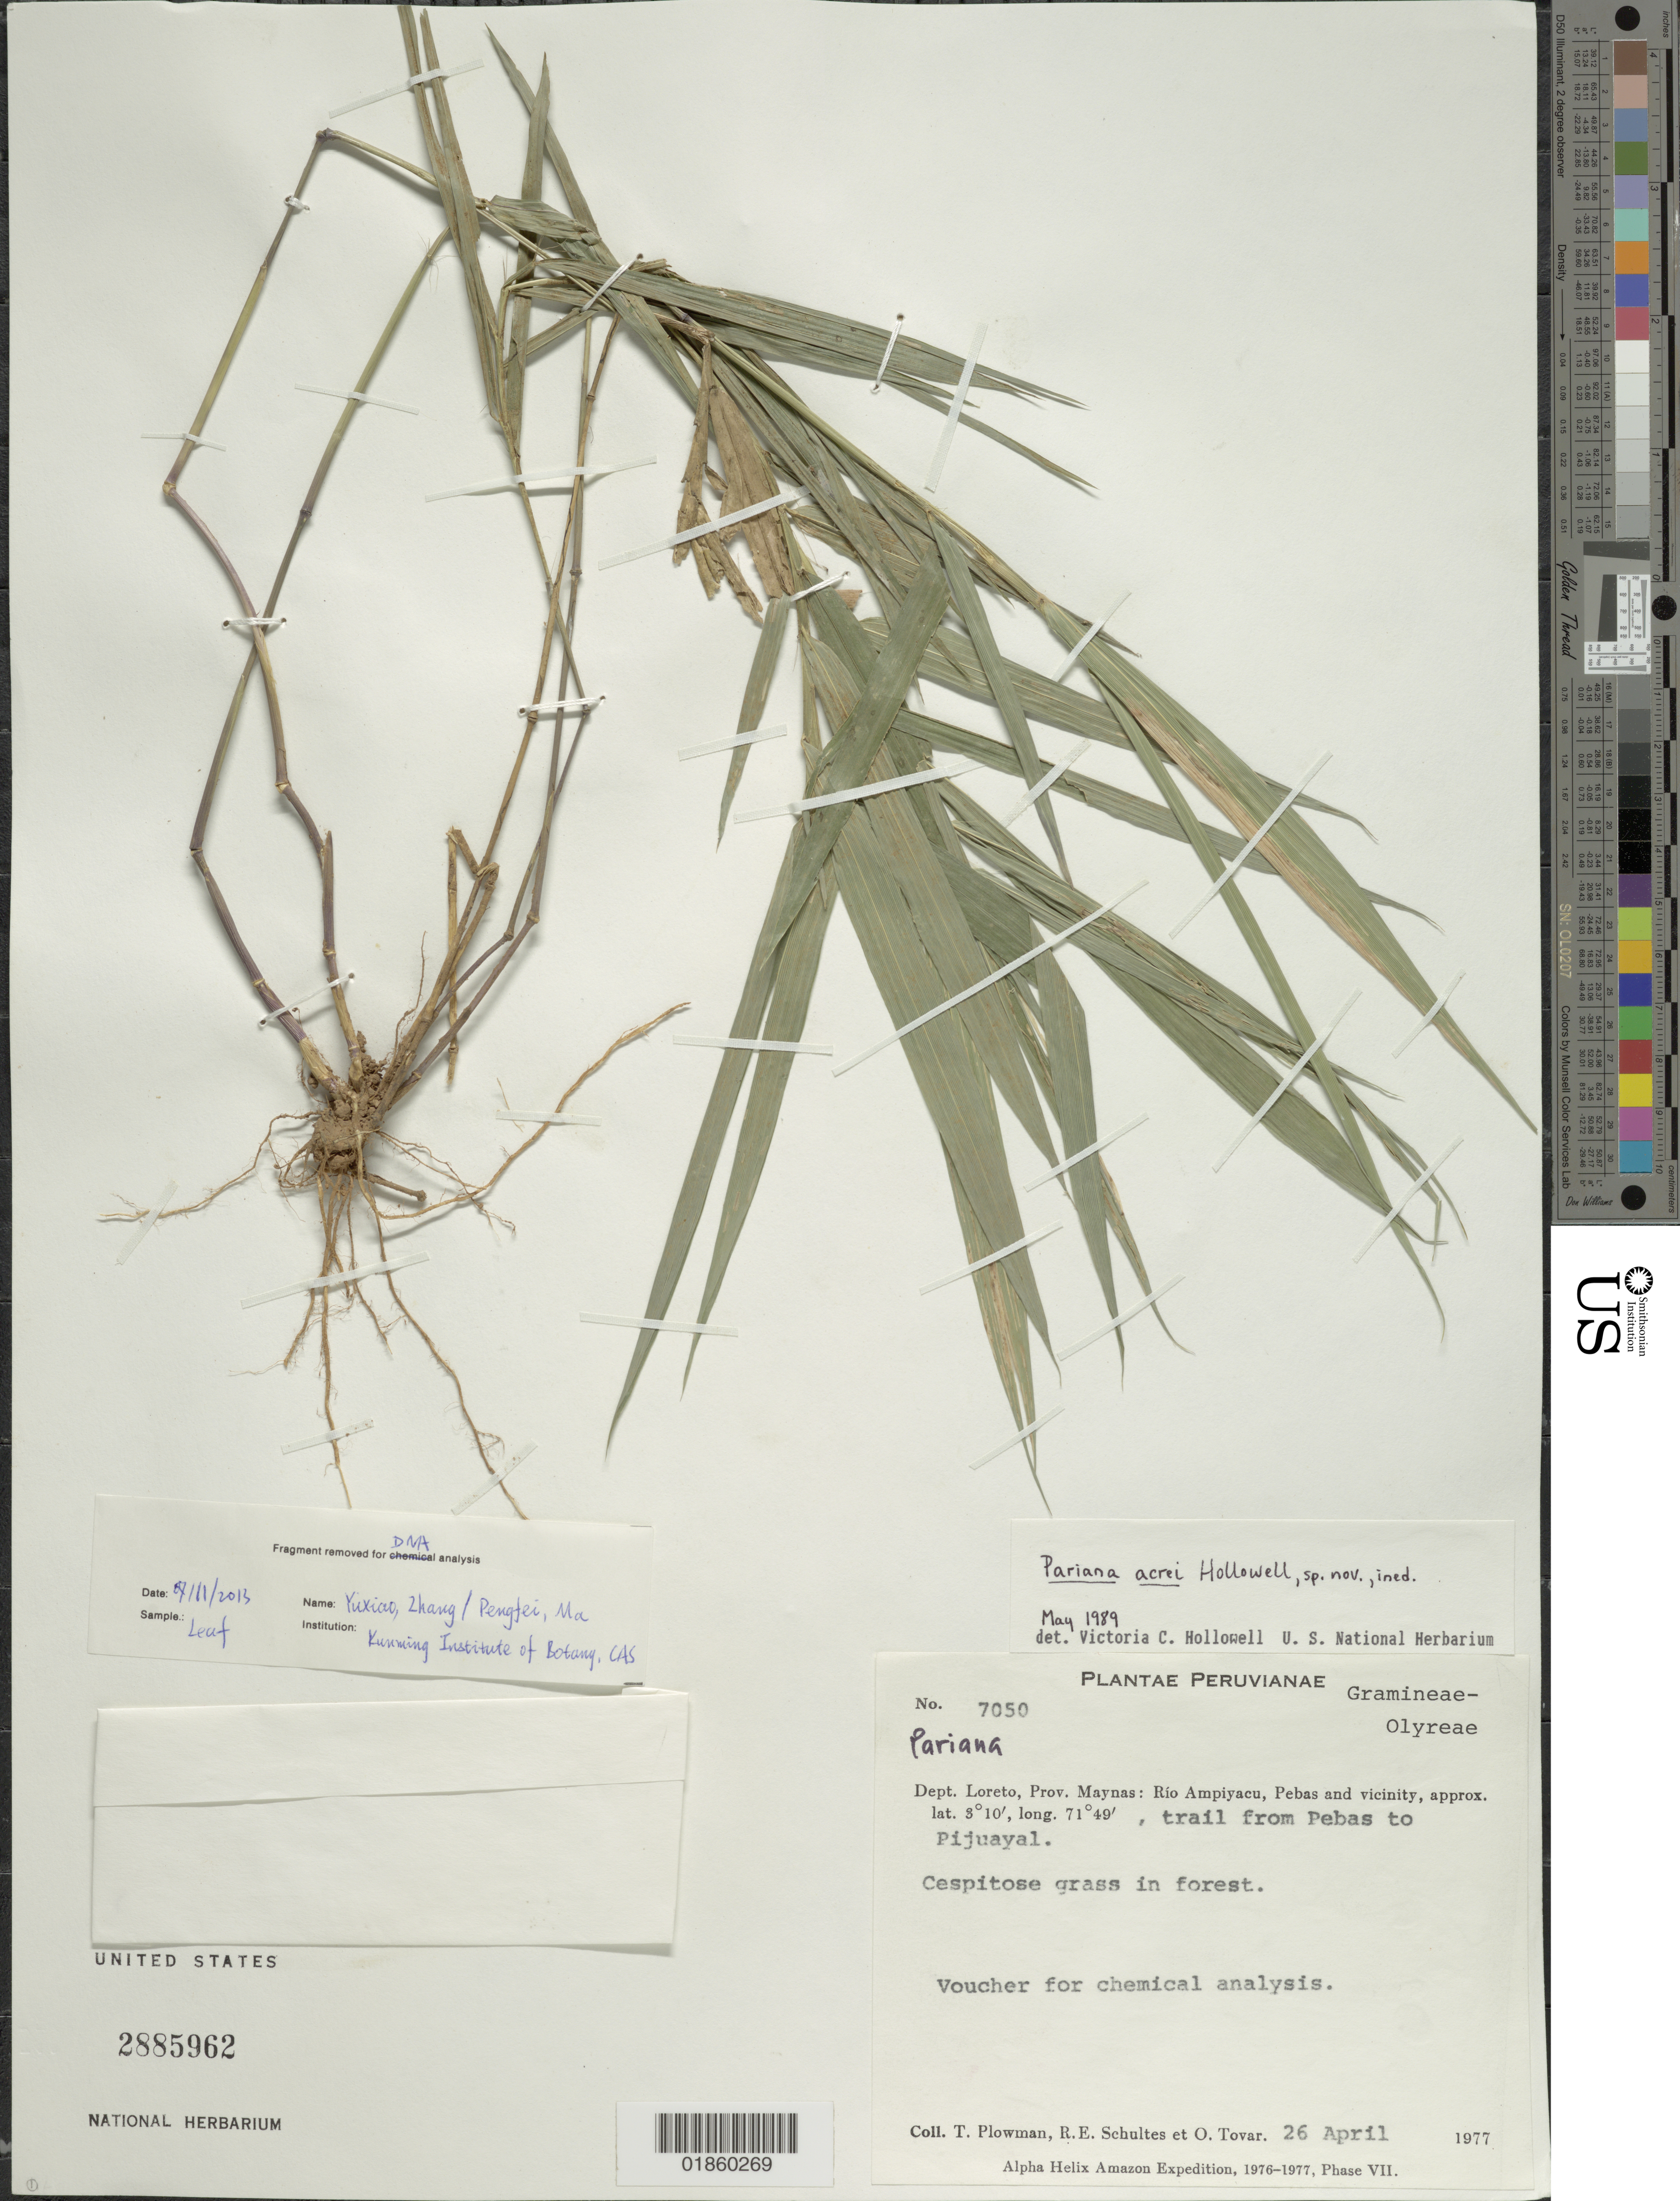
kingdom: Plantae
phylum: Tracheophyta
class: Liliopsida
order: Poales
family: Poaceae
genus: Pariana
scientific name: Pariana acrei ined. 2019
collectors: T. Plowman, R. E. Schultes & O. Tovar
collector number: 7050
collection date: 1977-04-26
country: Peru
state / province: Loreto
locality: Dept. Loreto, Prov. Maynas: Rio Ampiyaco, Pebas and vicinity. Trail from Pebas to Pijuayal.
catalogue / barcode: US 2885962